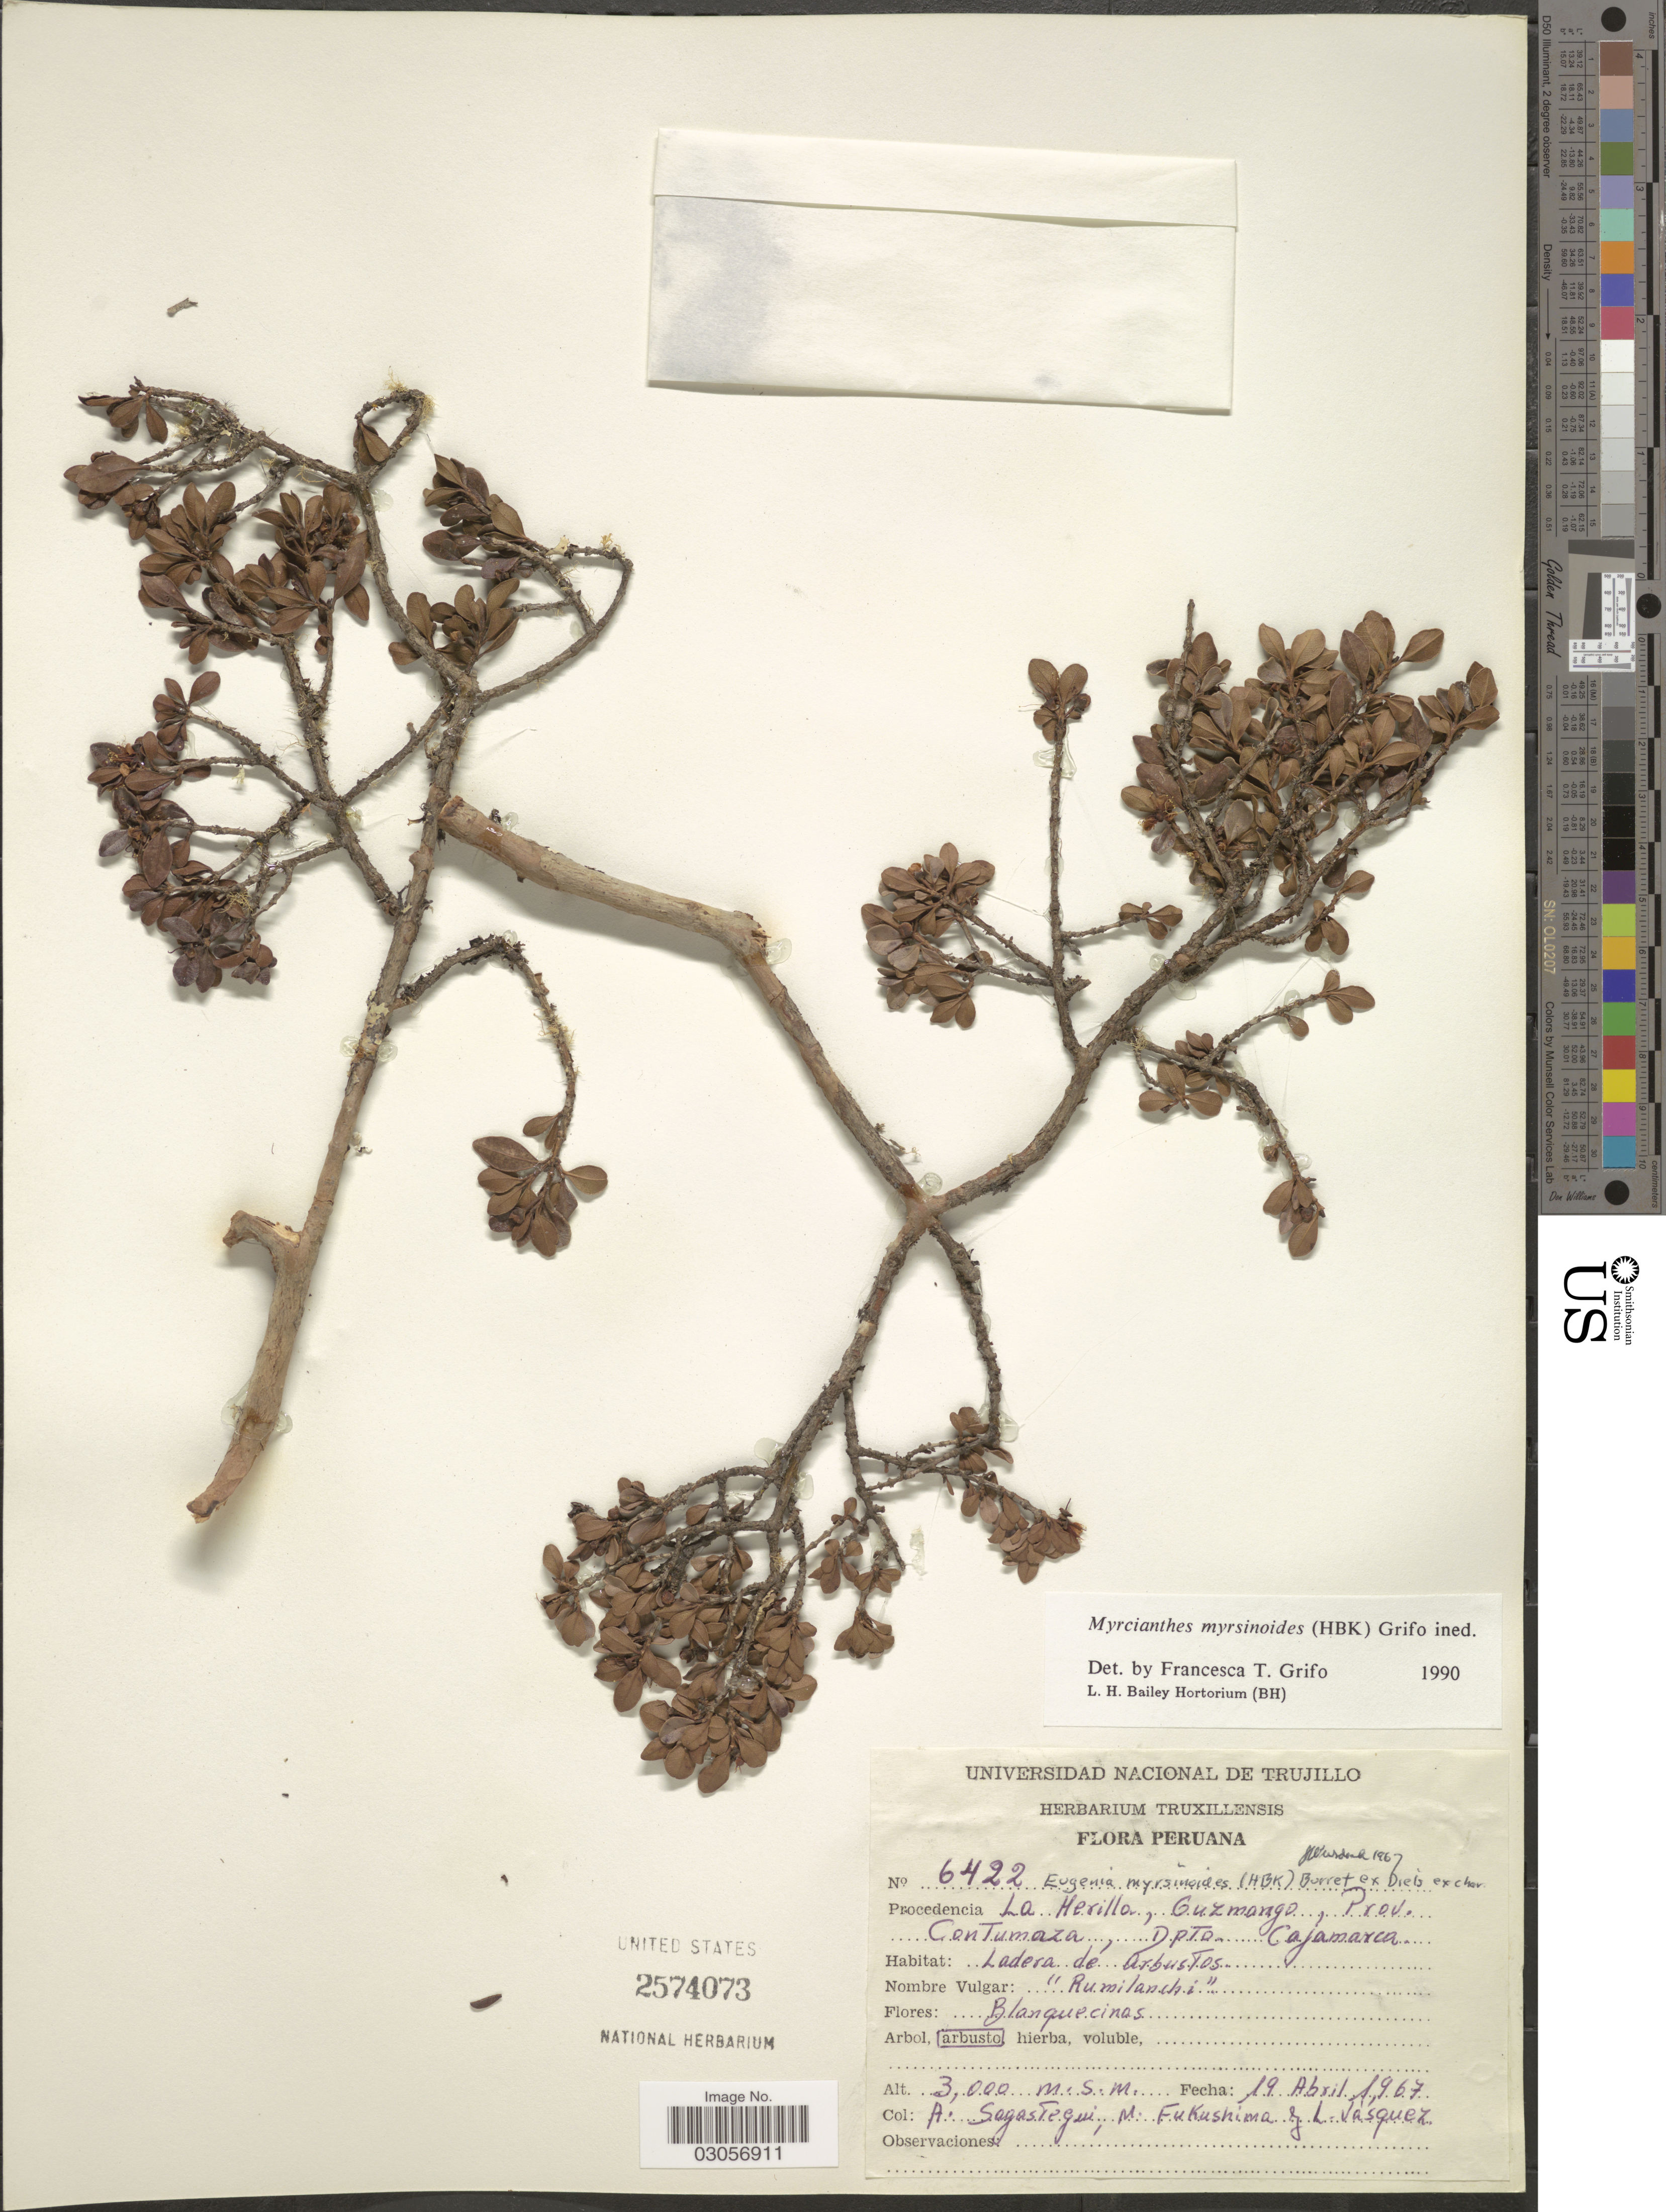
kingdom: Plantae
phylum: Tracheophyta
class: Magnoliopsida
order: Myrtales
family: Myrtaceae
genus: Myrcianthes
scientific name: Myrcianthes myrsinoides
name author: (Kunth) Grifo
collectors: A. Sagastegui, M. Fukushima & L. Vasquez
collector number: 6422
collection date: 1967-04-19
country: Peru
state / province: Cajamarca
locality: Procedencia La Herilla, Dpto. Cajamarca.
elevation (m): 3000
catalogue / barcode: US 2574073